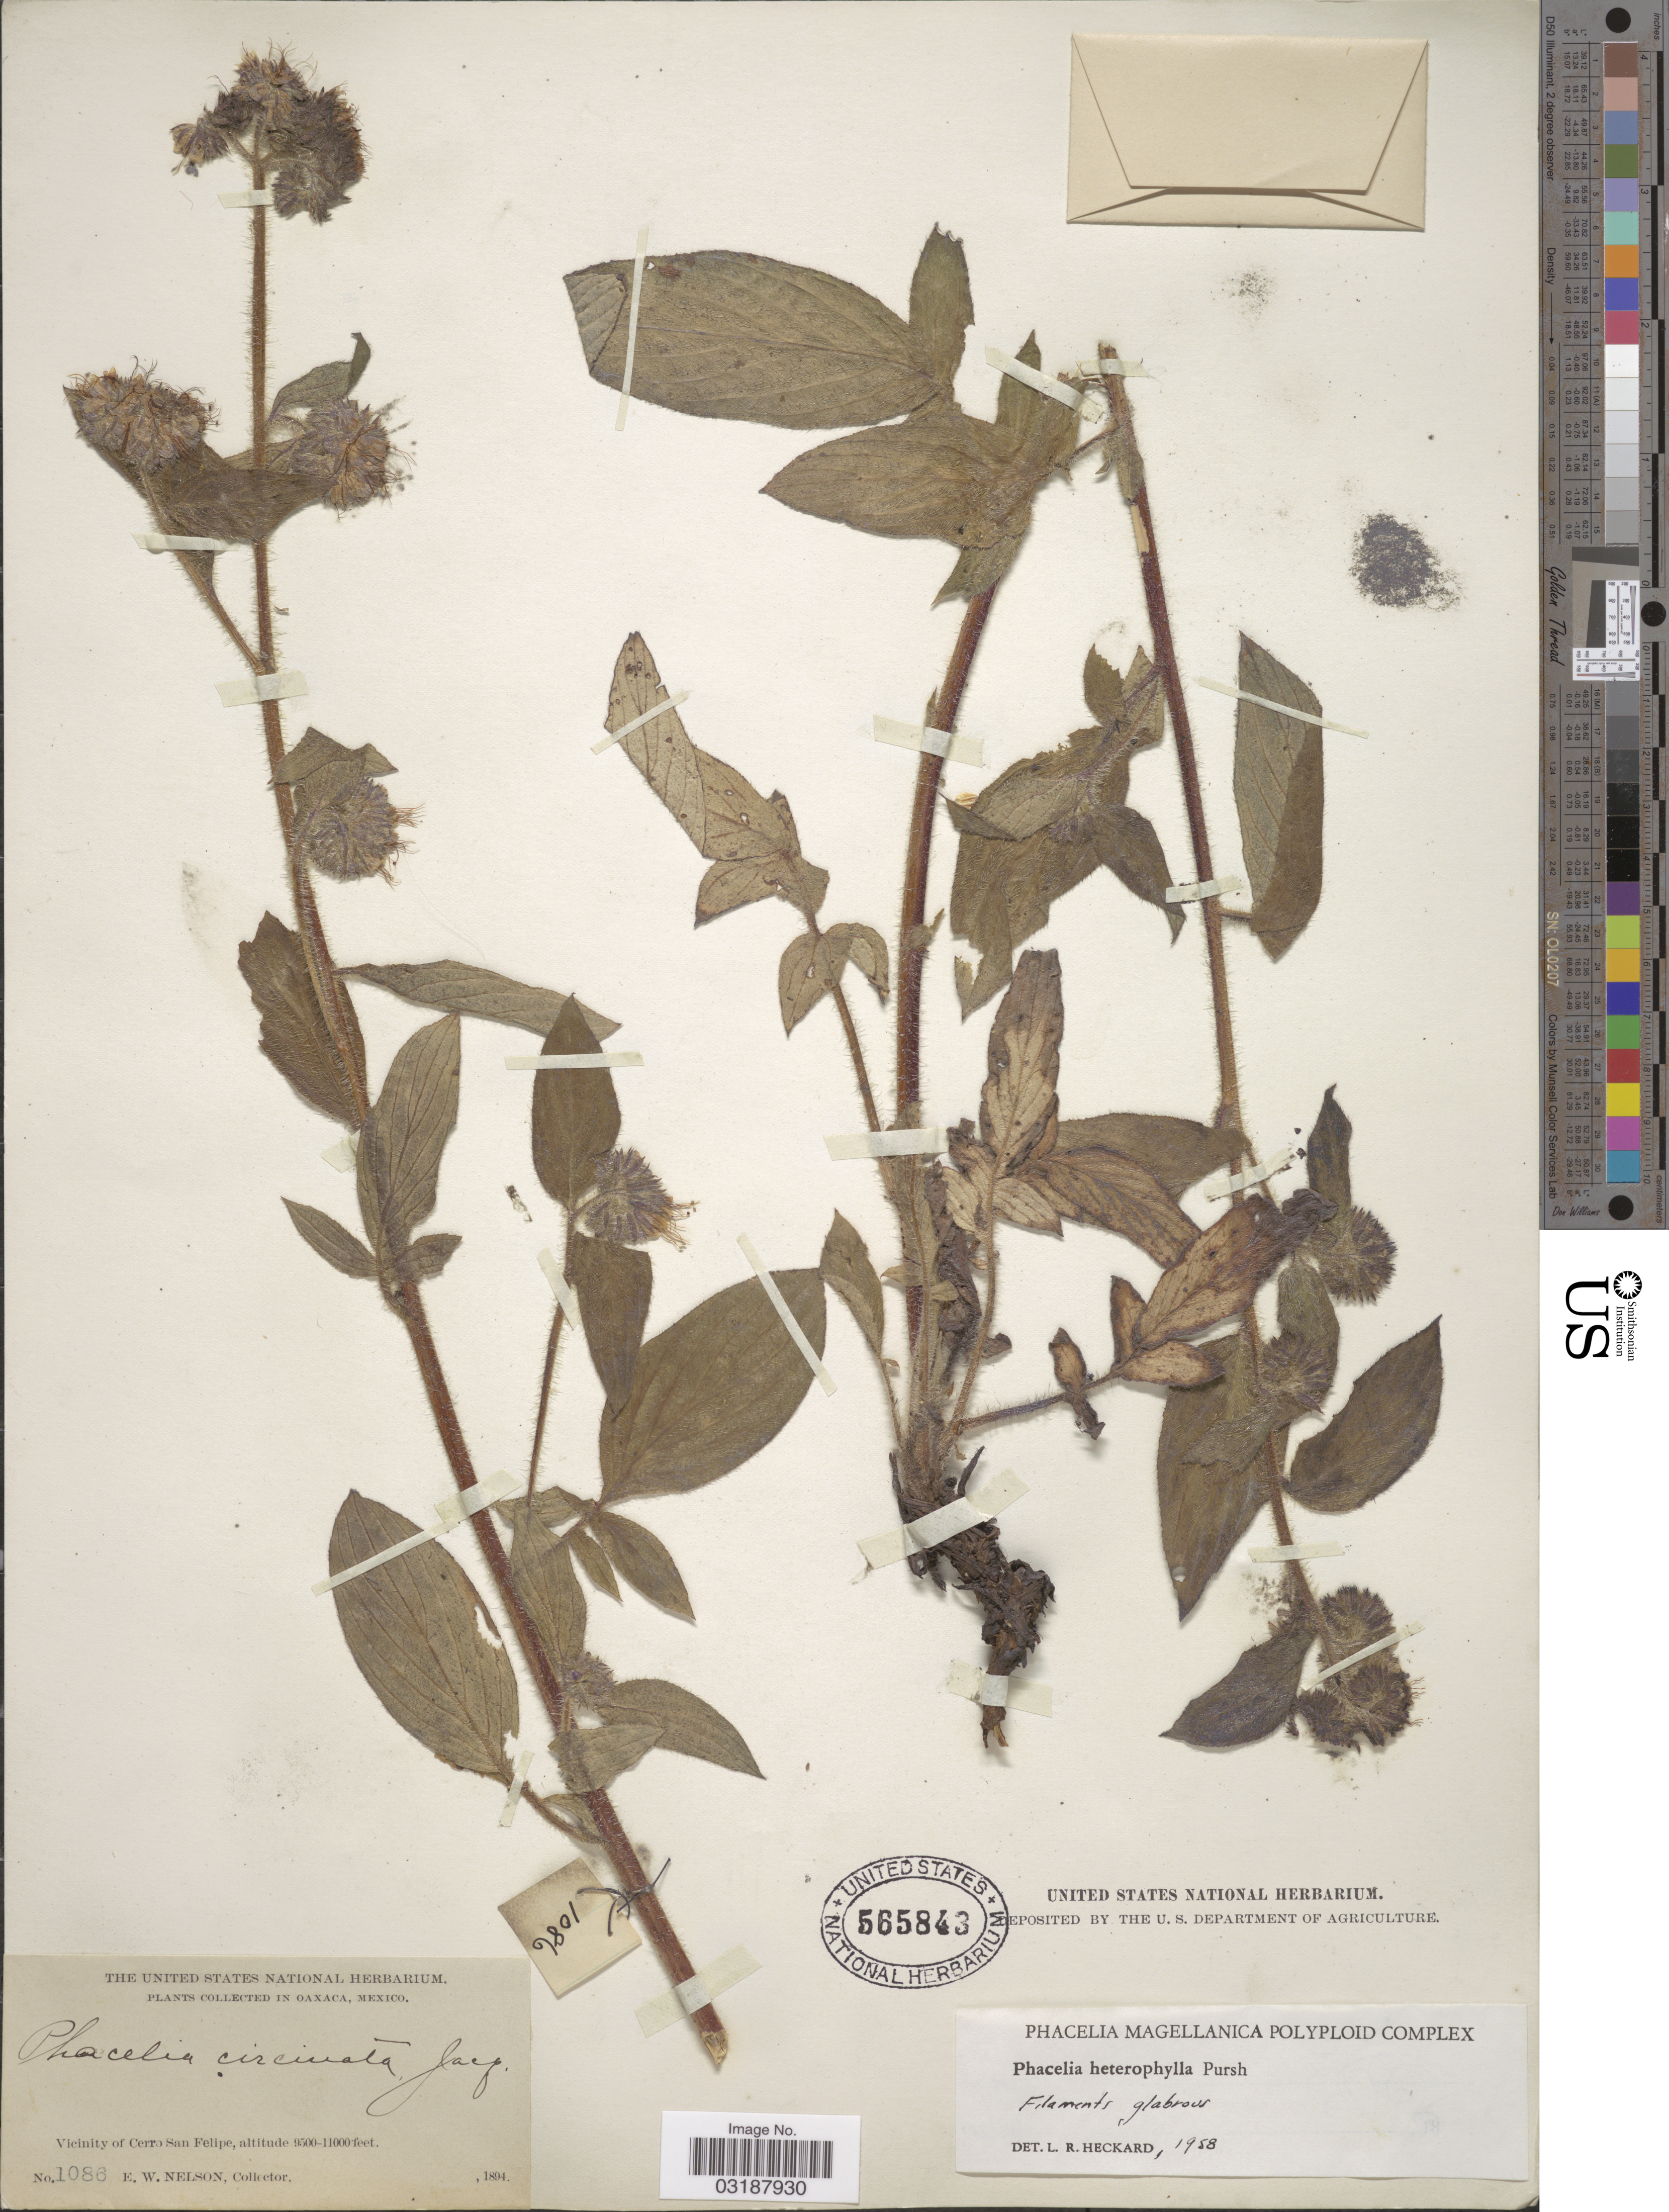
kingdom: Plantae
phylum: Tracheophyta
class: Magnoliopsida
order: Boraginales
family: Hydrophyllaceae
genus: Phacelia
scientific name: Phacelia heterophylla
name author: Pursh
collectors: E. W. Nelson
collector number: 1086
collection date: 1894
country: Mexico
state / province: Oaxaca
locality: Vicinity of Cerro San Felipe.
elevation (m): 2896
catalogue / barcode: US 565843